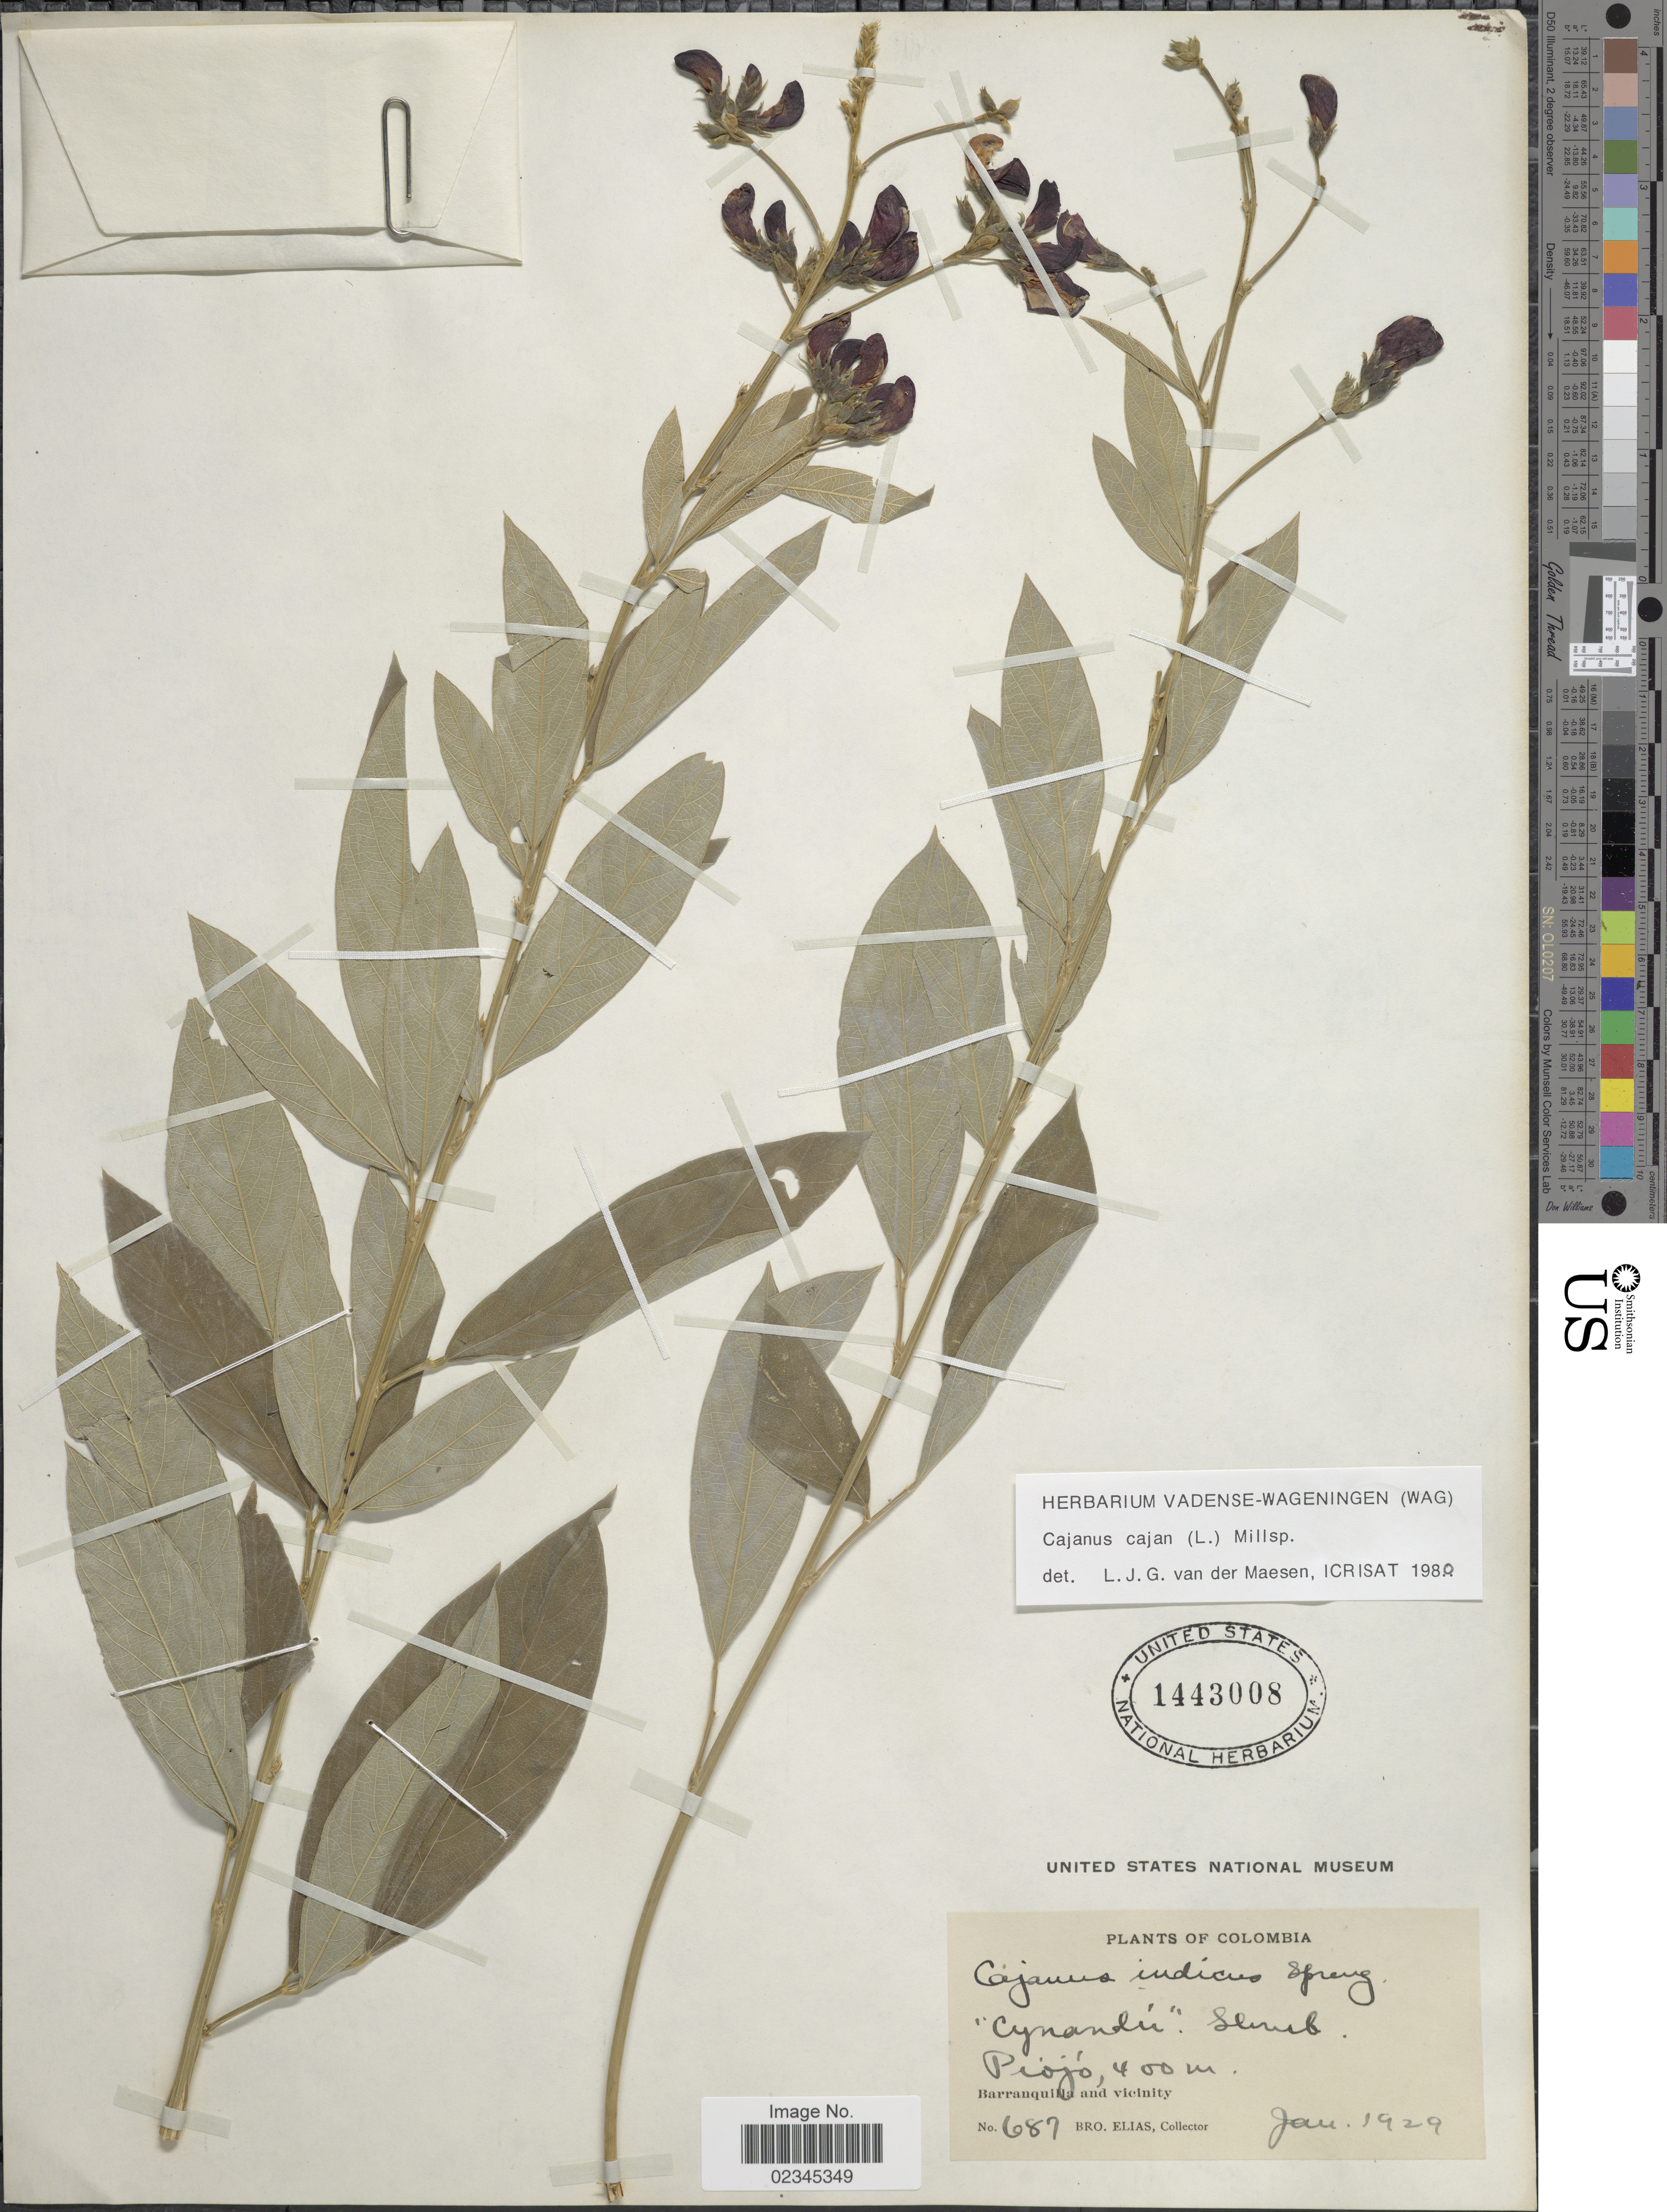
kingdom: Plantae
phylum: Tracheophyta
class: Magnoliopsida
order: Fabales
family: Fabaceae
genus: Cajanus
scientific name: Cajanus cajan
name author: (L.) Huth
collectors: Bro. Elias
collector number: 687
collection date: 1929-01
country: Colombia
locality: Barranquilla and vicinity. Piojo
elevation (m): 400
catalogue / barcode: US 1443008